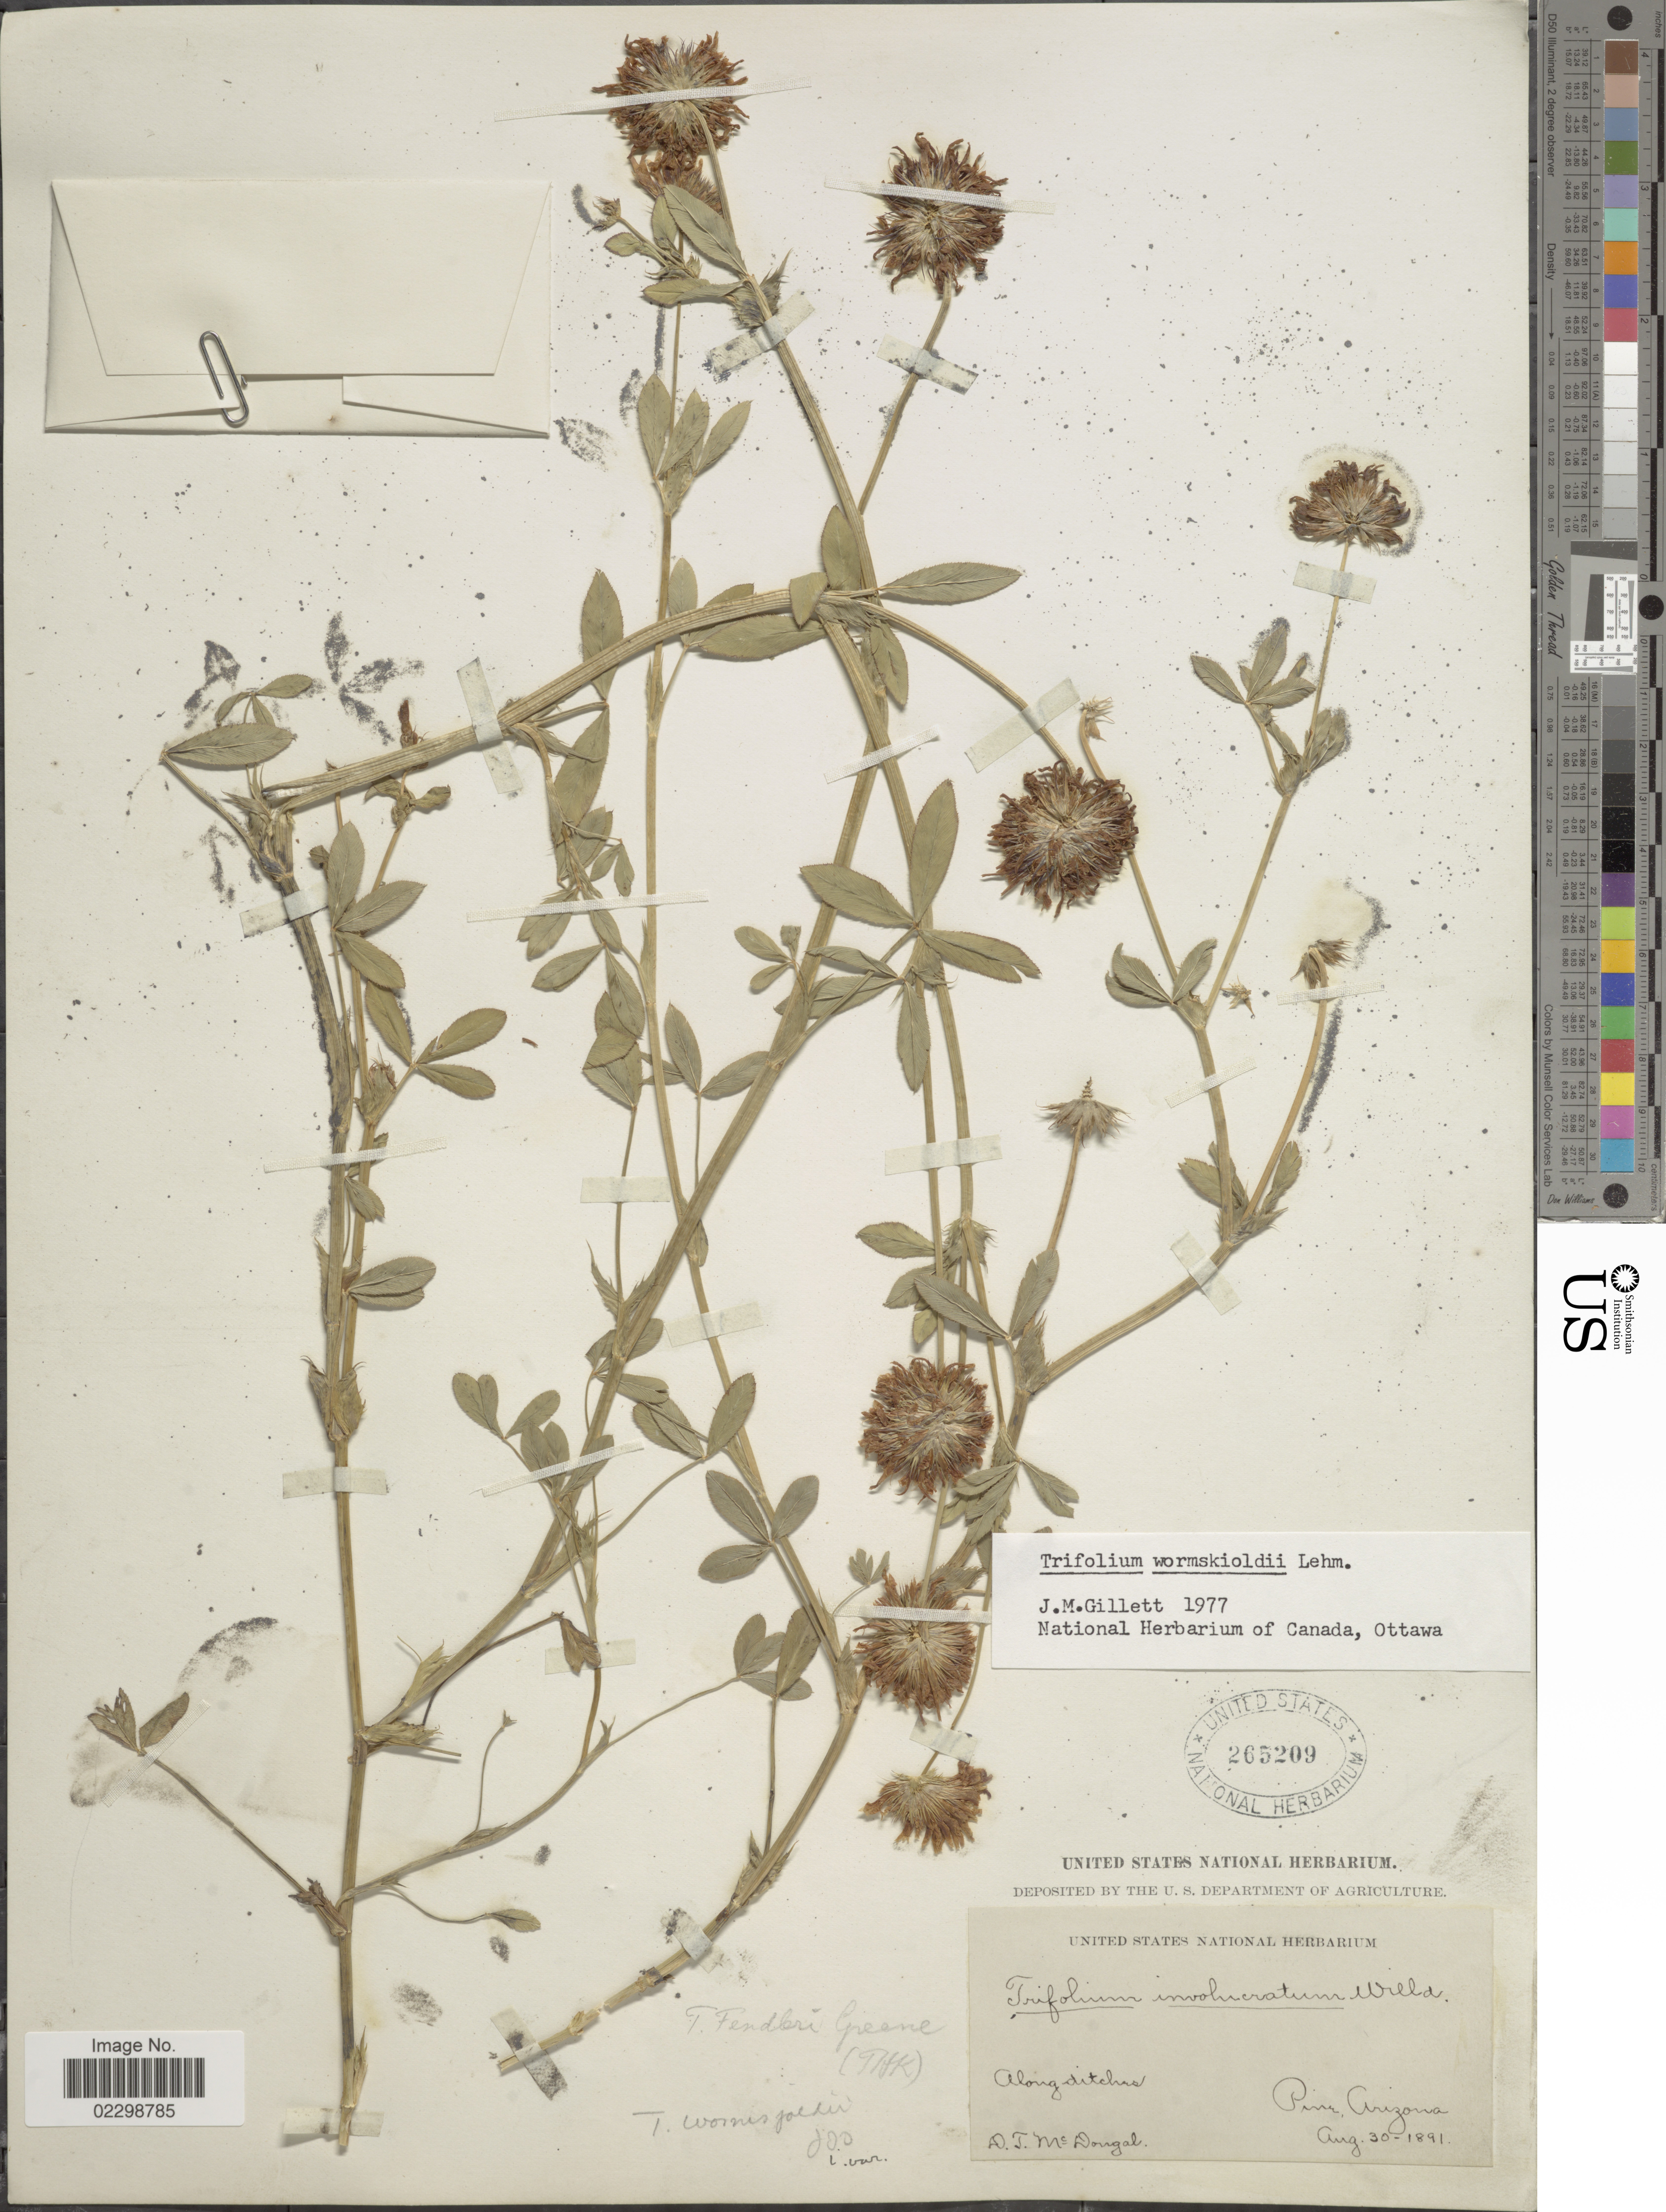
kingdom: Plantae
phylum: Tracheophyta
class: Magnoliopsida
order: Fabales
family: Fabaceae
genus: Trifolium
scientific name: Trifolium wormskioldii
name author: Lehm.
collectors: D. McDougal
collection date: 1891-08-30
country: United States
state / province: Arizona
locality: Along ditches, Pine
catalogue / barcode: US 265209